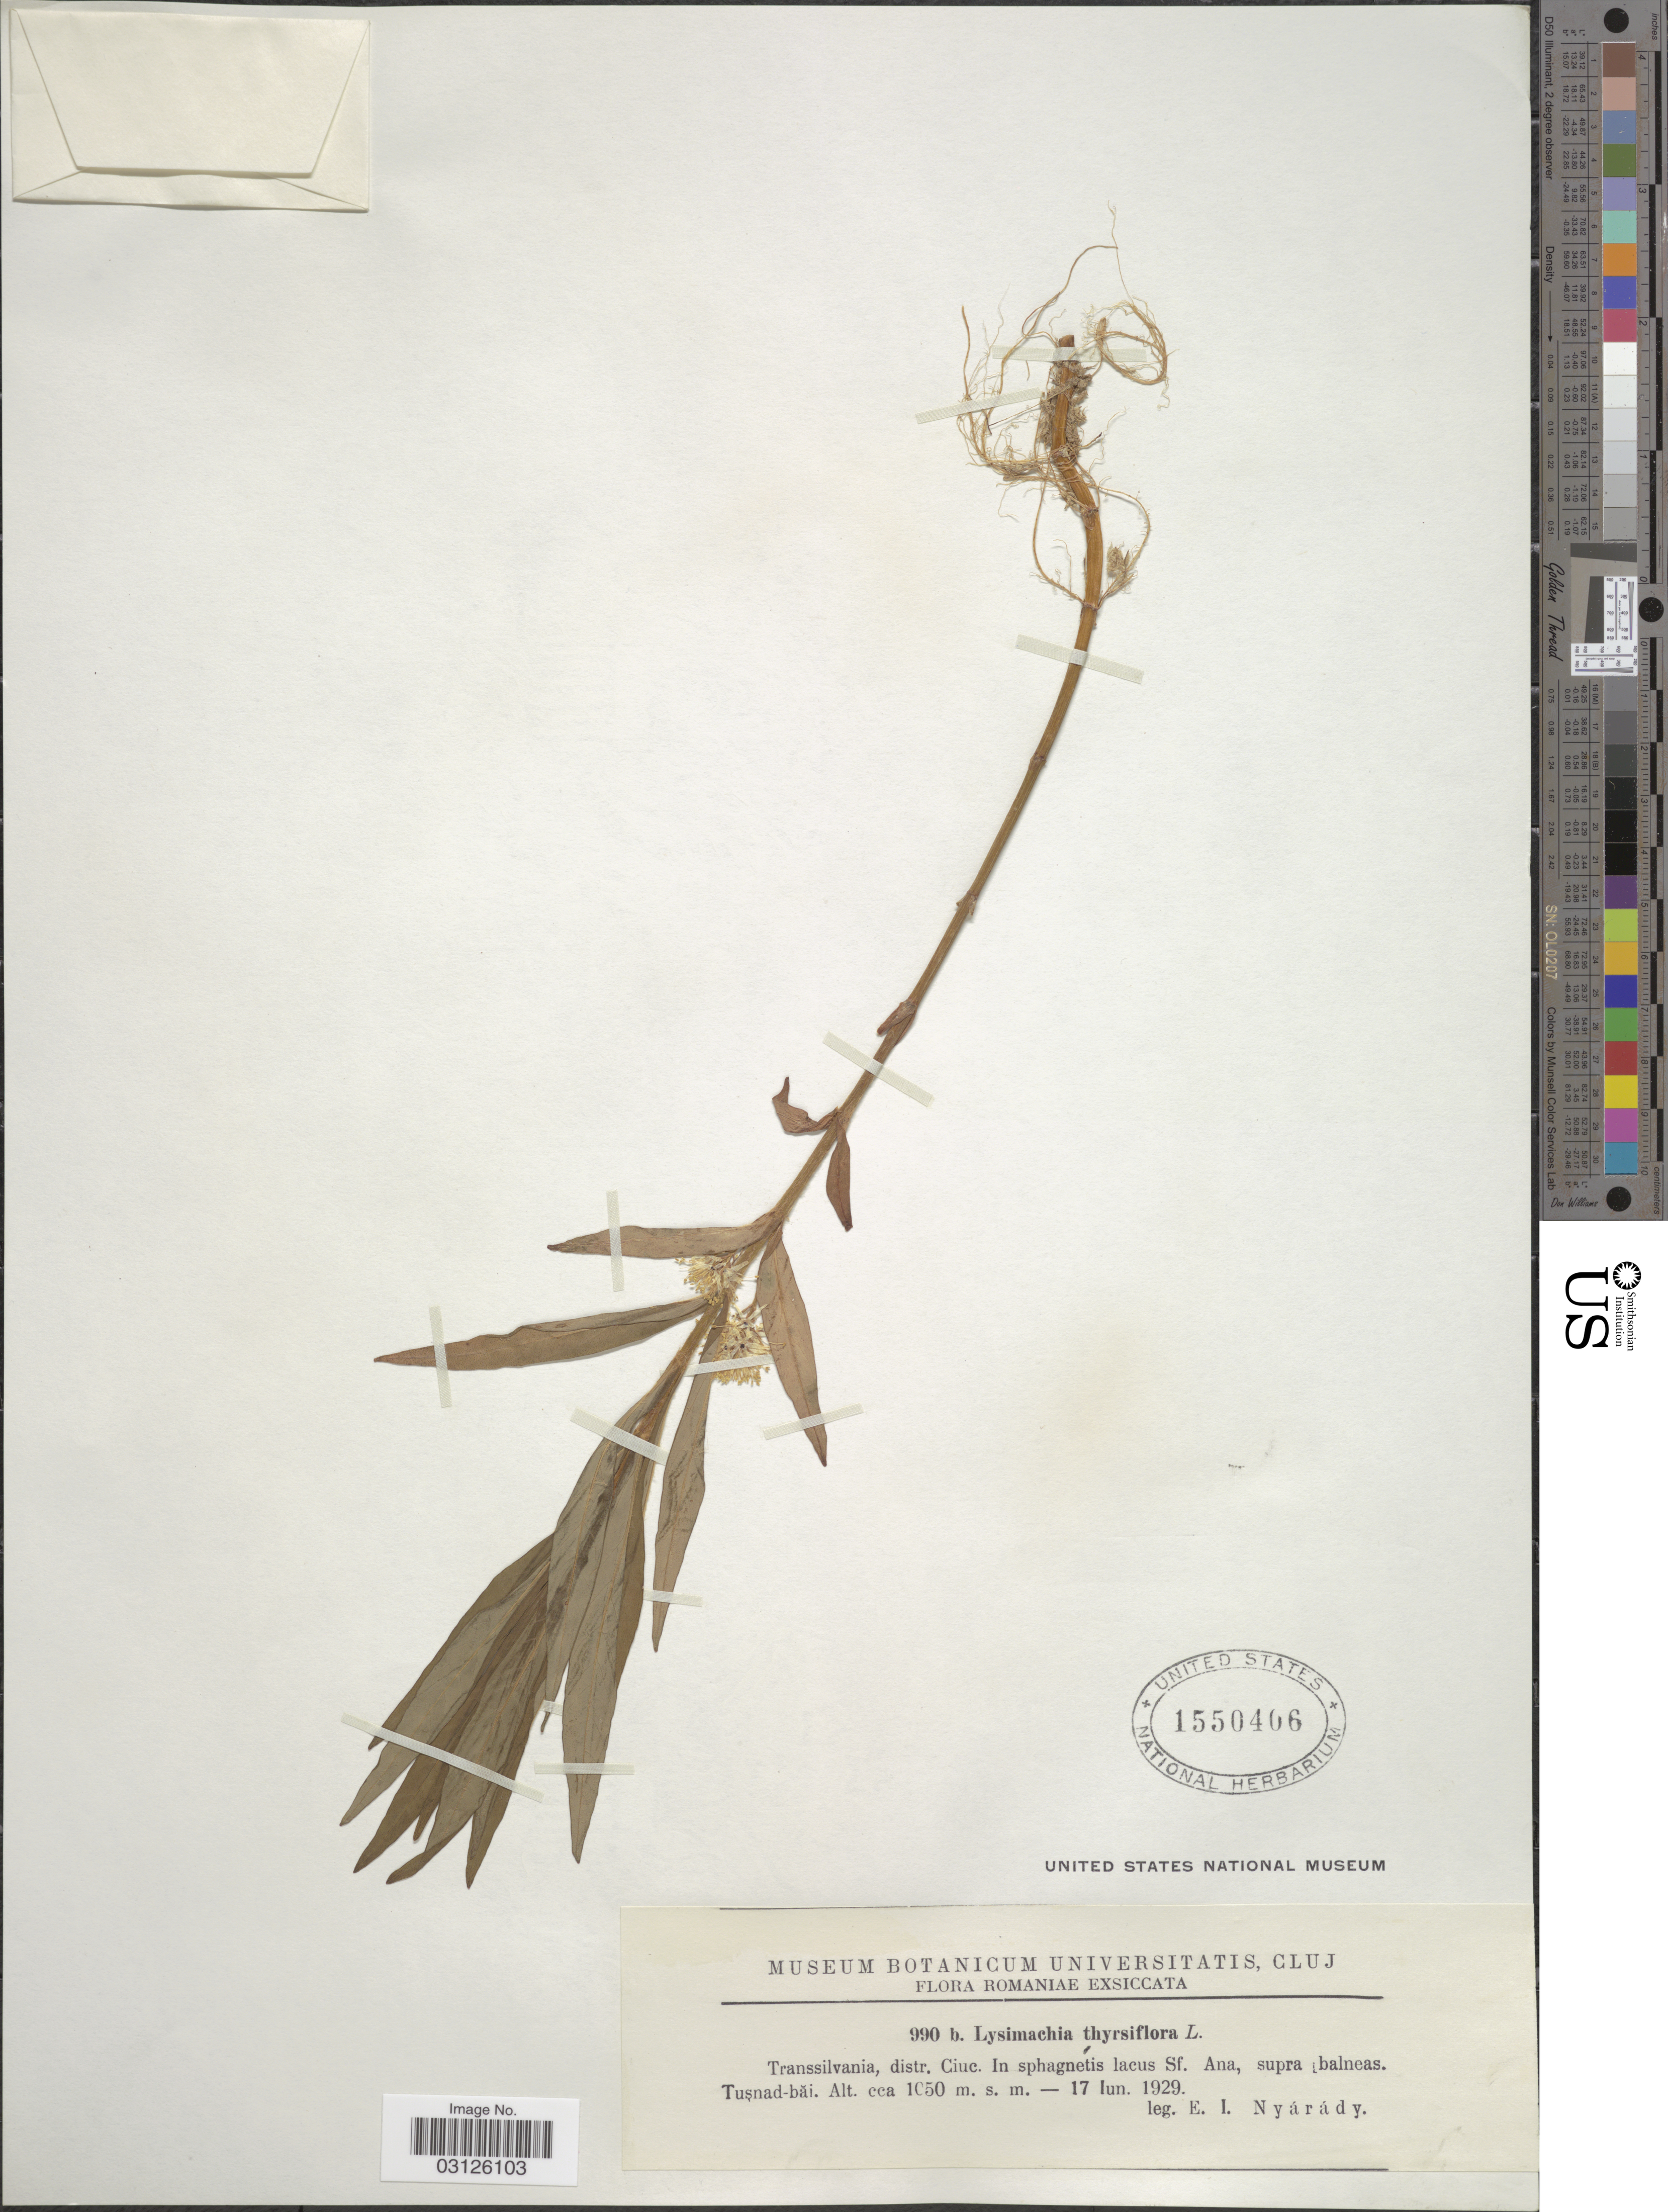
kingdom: Plantae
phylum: Tracheophyta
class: Magnoliopsida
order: Ericales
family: Primulaceae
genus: Lysimachia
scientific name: Lysimachia thyrsiflora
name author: L.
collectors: E. Nyárády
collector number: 990b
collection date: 1929-06-17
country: Romania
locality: Transsilvania, distr. Ciuc. In sphagnetis lacus Sf. Ana, supra balneas. Tusnad-bai.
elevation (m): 1050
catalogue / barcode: US 1550406